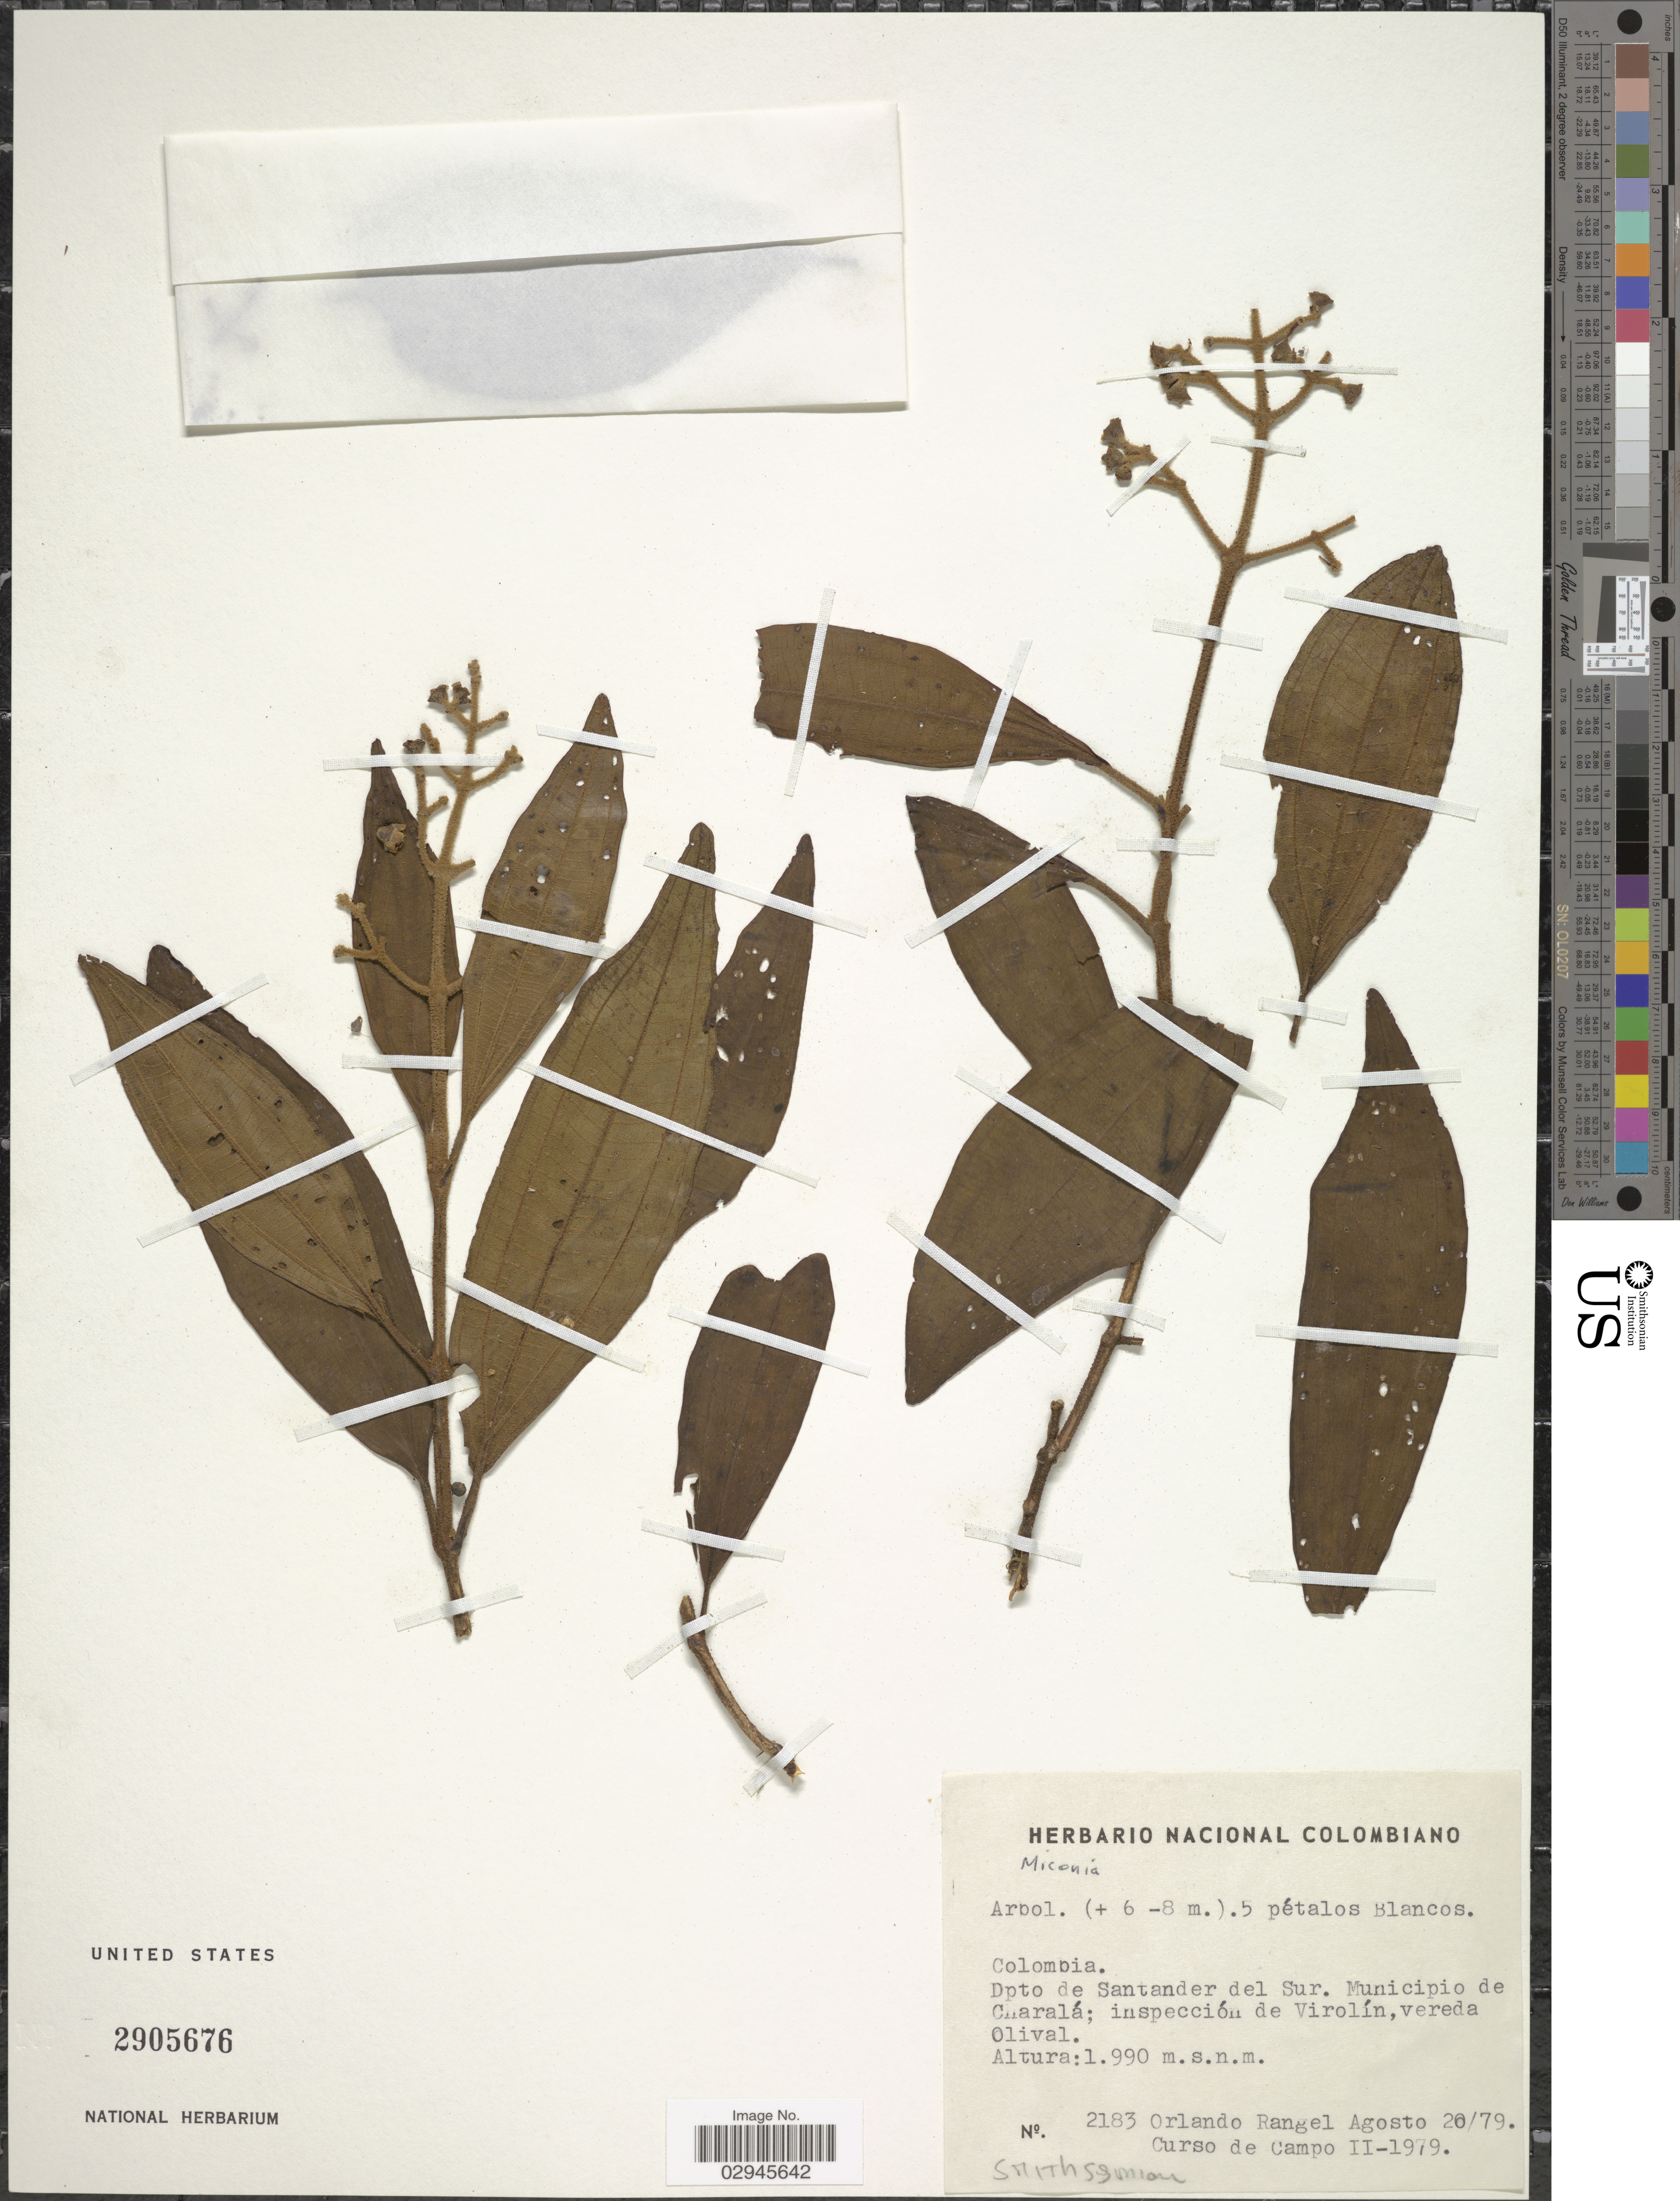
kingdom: Plantae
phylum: Tracheophyta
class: Magnoliopsida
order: Myrtales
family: Melastomataceae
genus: Miconia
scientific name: Miconia sp.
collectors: O. Rangel & Curso de Campo 2-1979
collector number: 2183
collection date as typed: Transcribed d/m/y: 20/8/79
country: Colombia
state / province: Santander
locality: Dpto de Santander del Sur. Municipio de Charalá; inspección de Virolín, vereda Olival.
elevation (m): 1990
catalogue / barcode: US 2905676